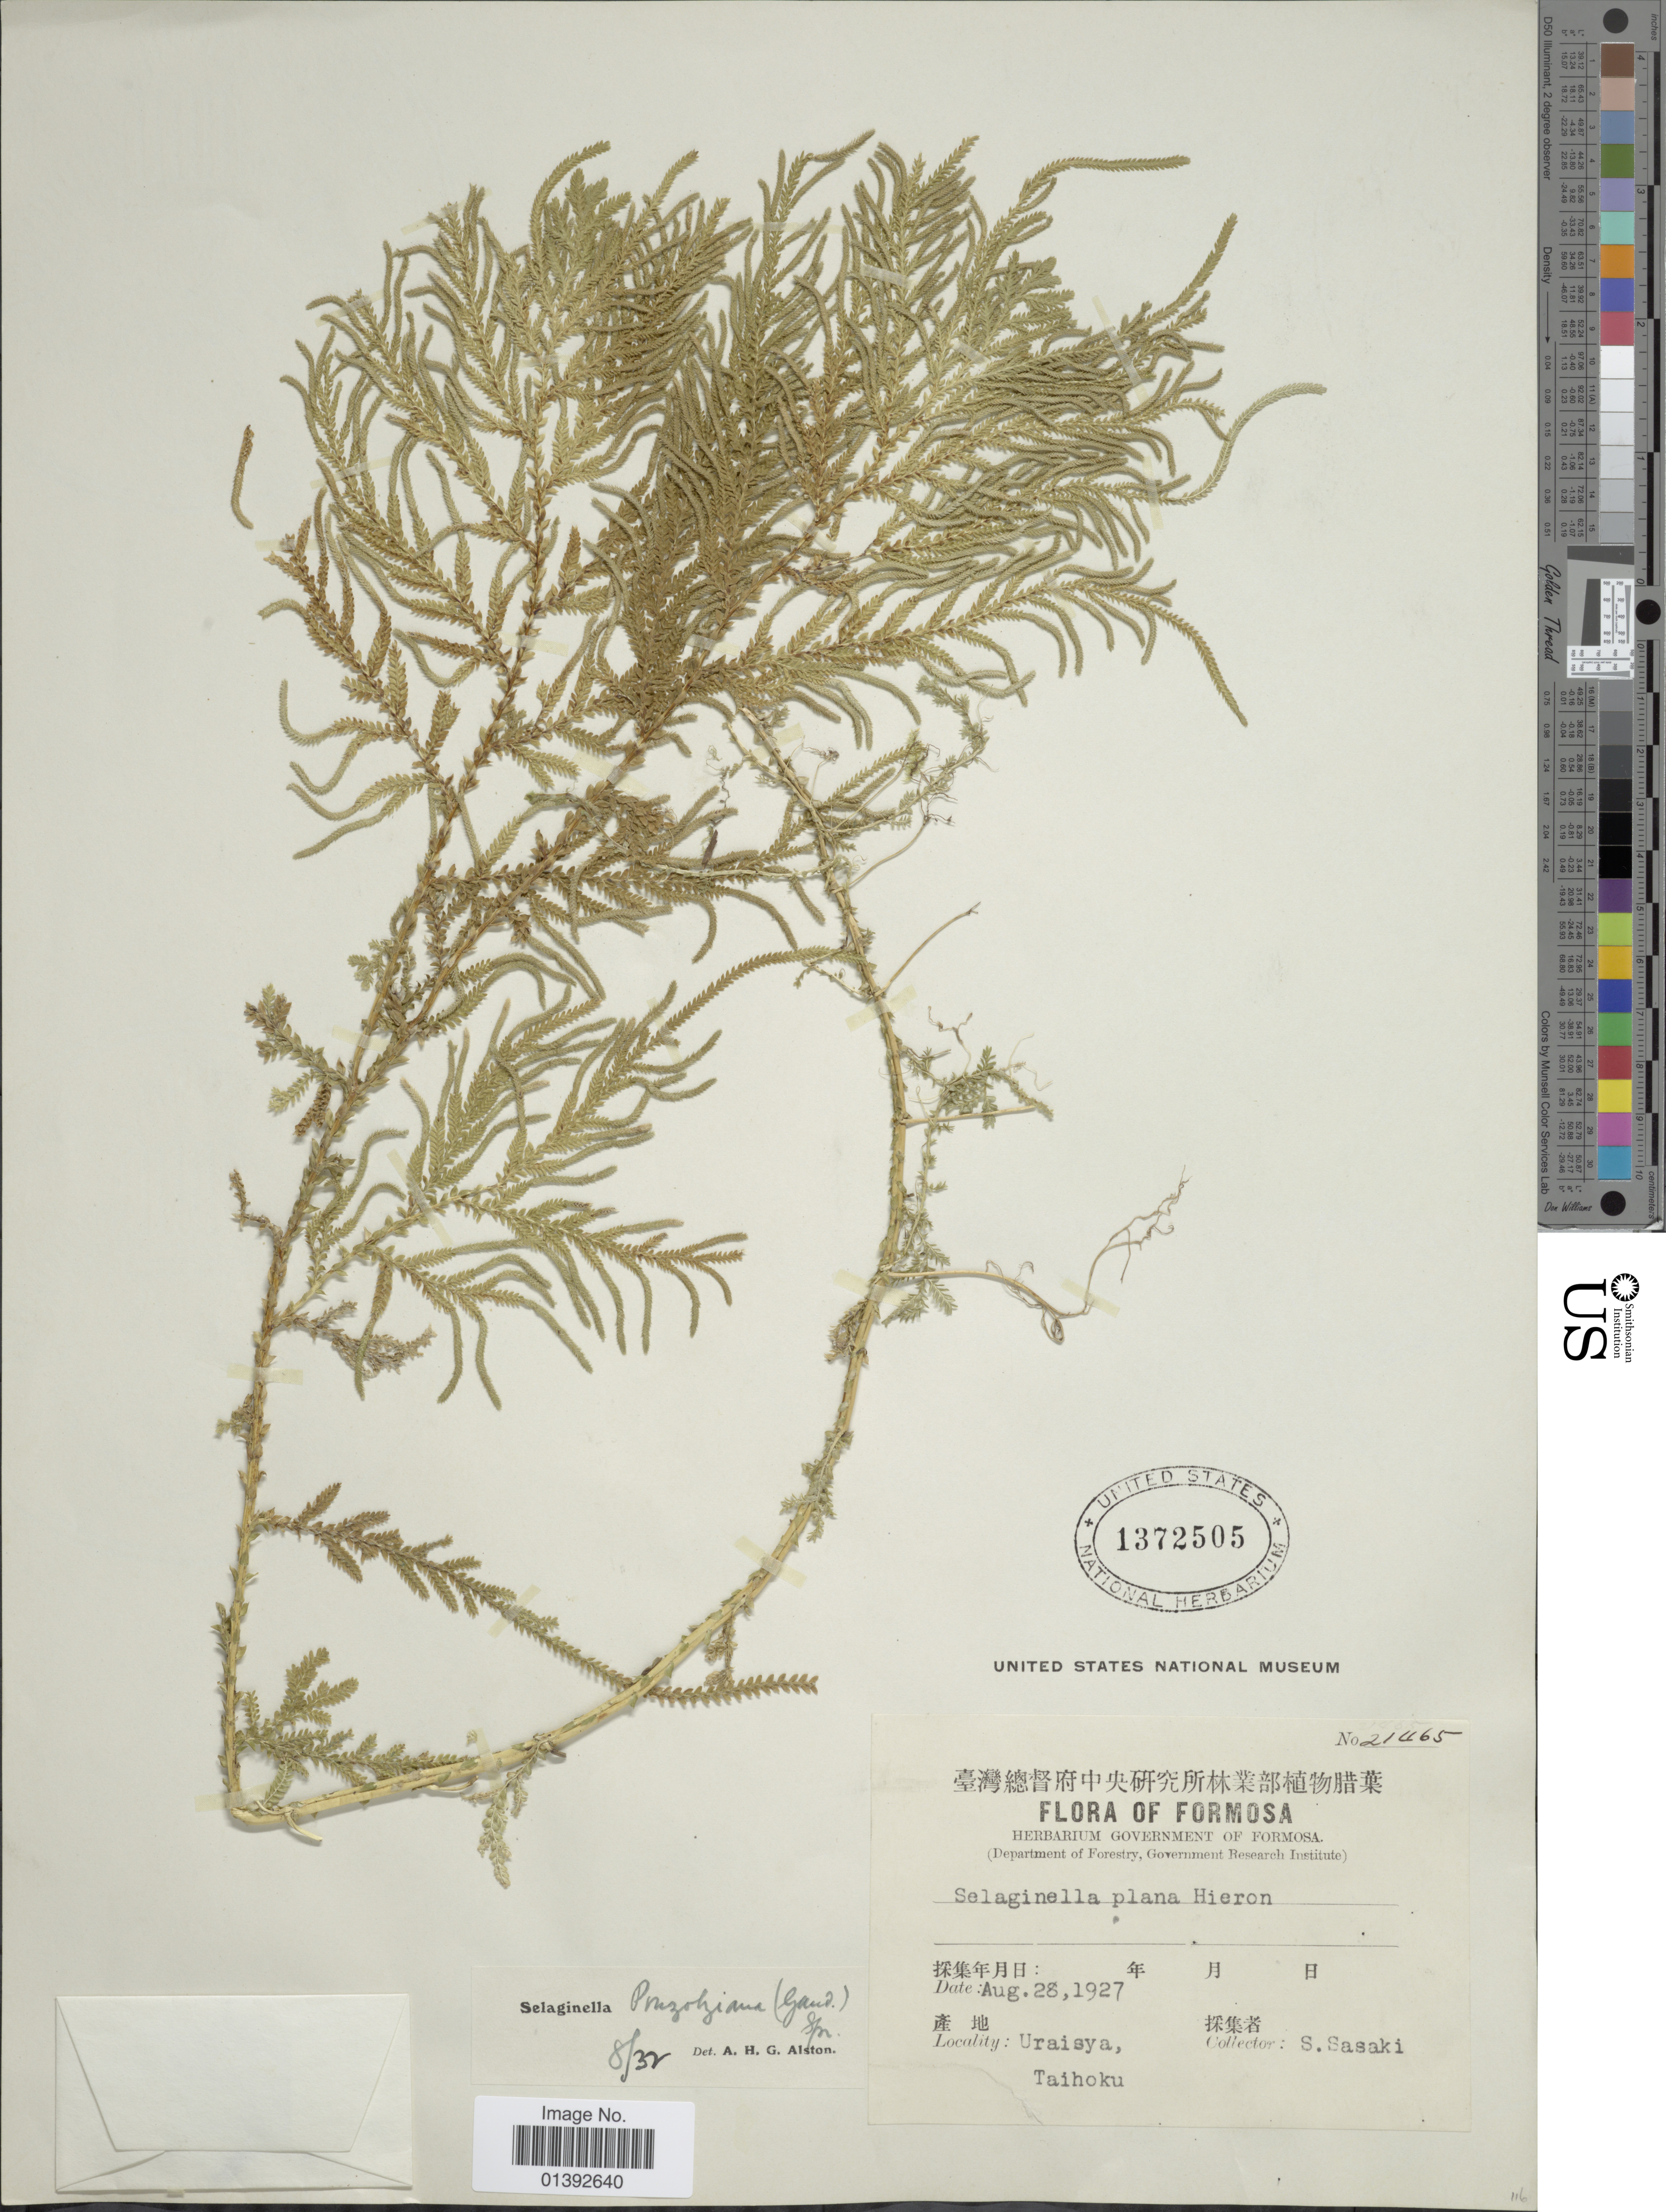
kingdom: Plantae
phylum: Tracheophyta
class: Lycopodiopsida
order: Selaginellales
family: Selaginellaceae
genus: Selaginella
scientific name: Selaginella delicatula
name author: (Desv.) Alston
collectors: S. Sasaki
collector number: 21465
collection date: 1927-08-28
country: Taiwan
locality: Formosa, Uraisya, Taihoku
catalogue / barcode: US 1372505